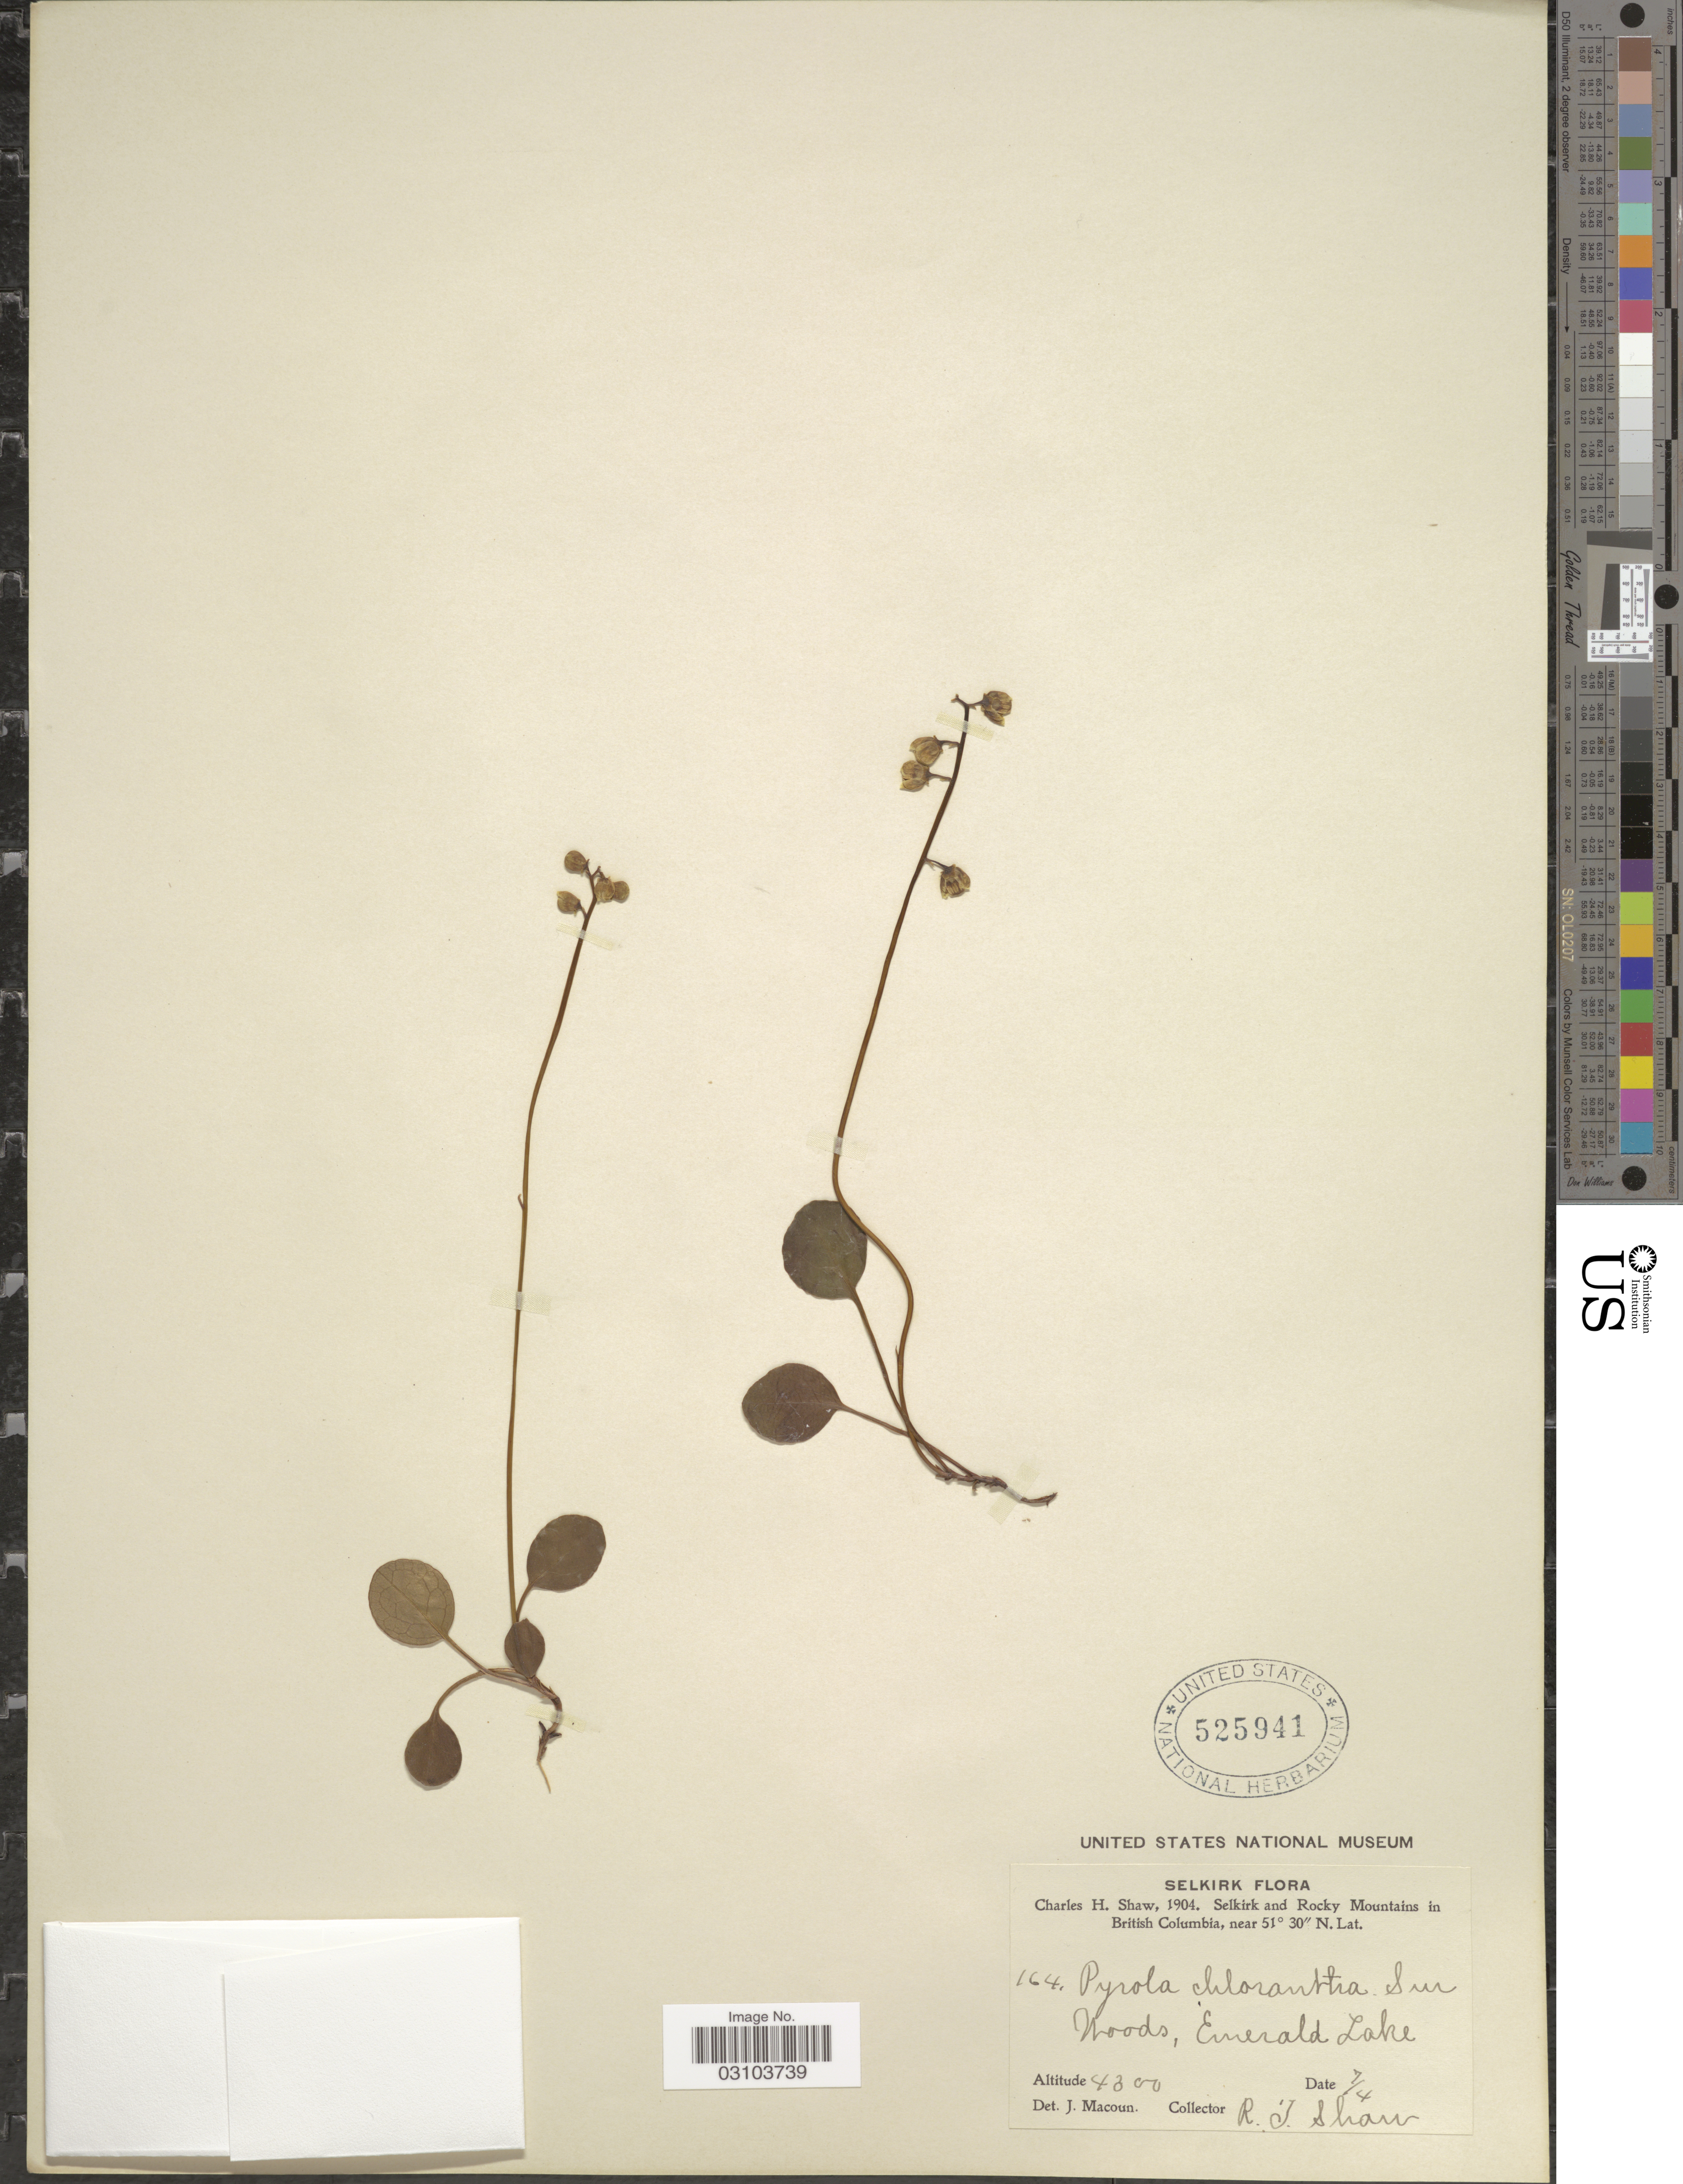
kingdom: Plantae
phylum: Tracheophyta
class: Magnoliopsida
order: Ericales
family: Ericaceae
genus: Pyrola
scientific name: Pyrola chlorantha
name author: Schweigg.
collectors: R. T. Shaw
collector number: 164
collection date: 1904-07-04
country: Canada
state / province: British Columbia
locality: Selkirk and Rocky Mountains in British Columbia. Woods, Emerald Lake.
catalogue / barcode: US 525941